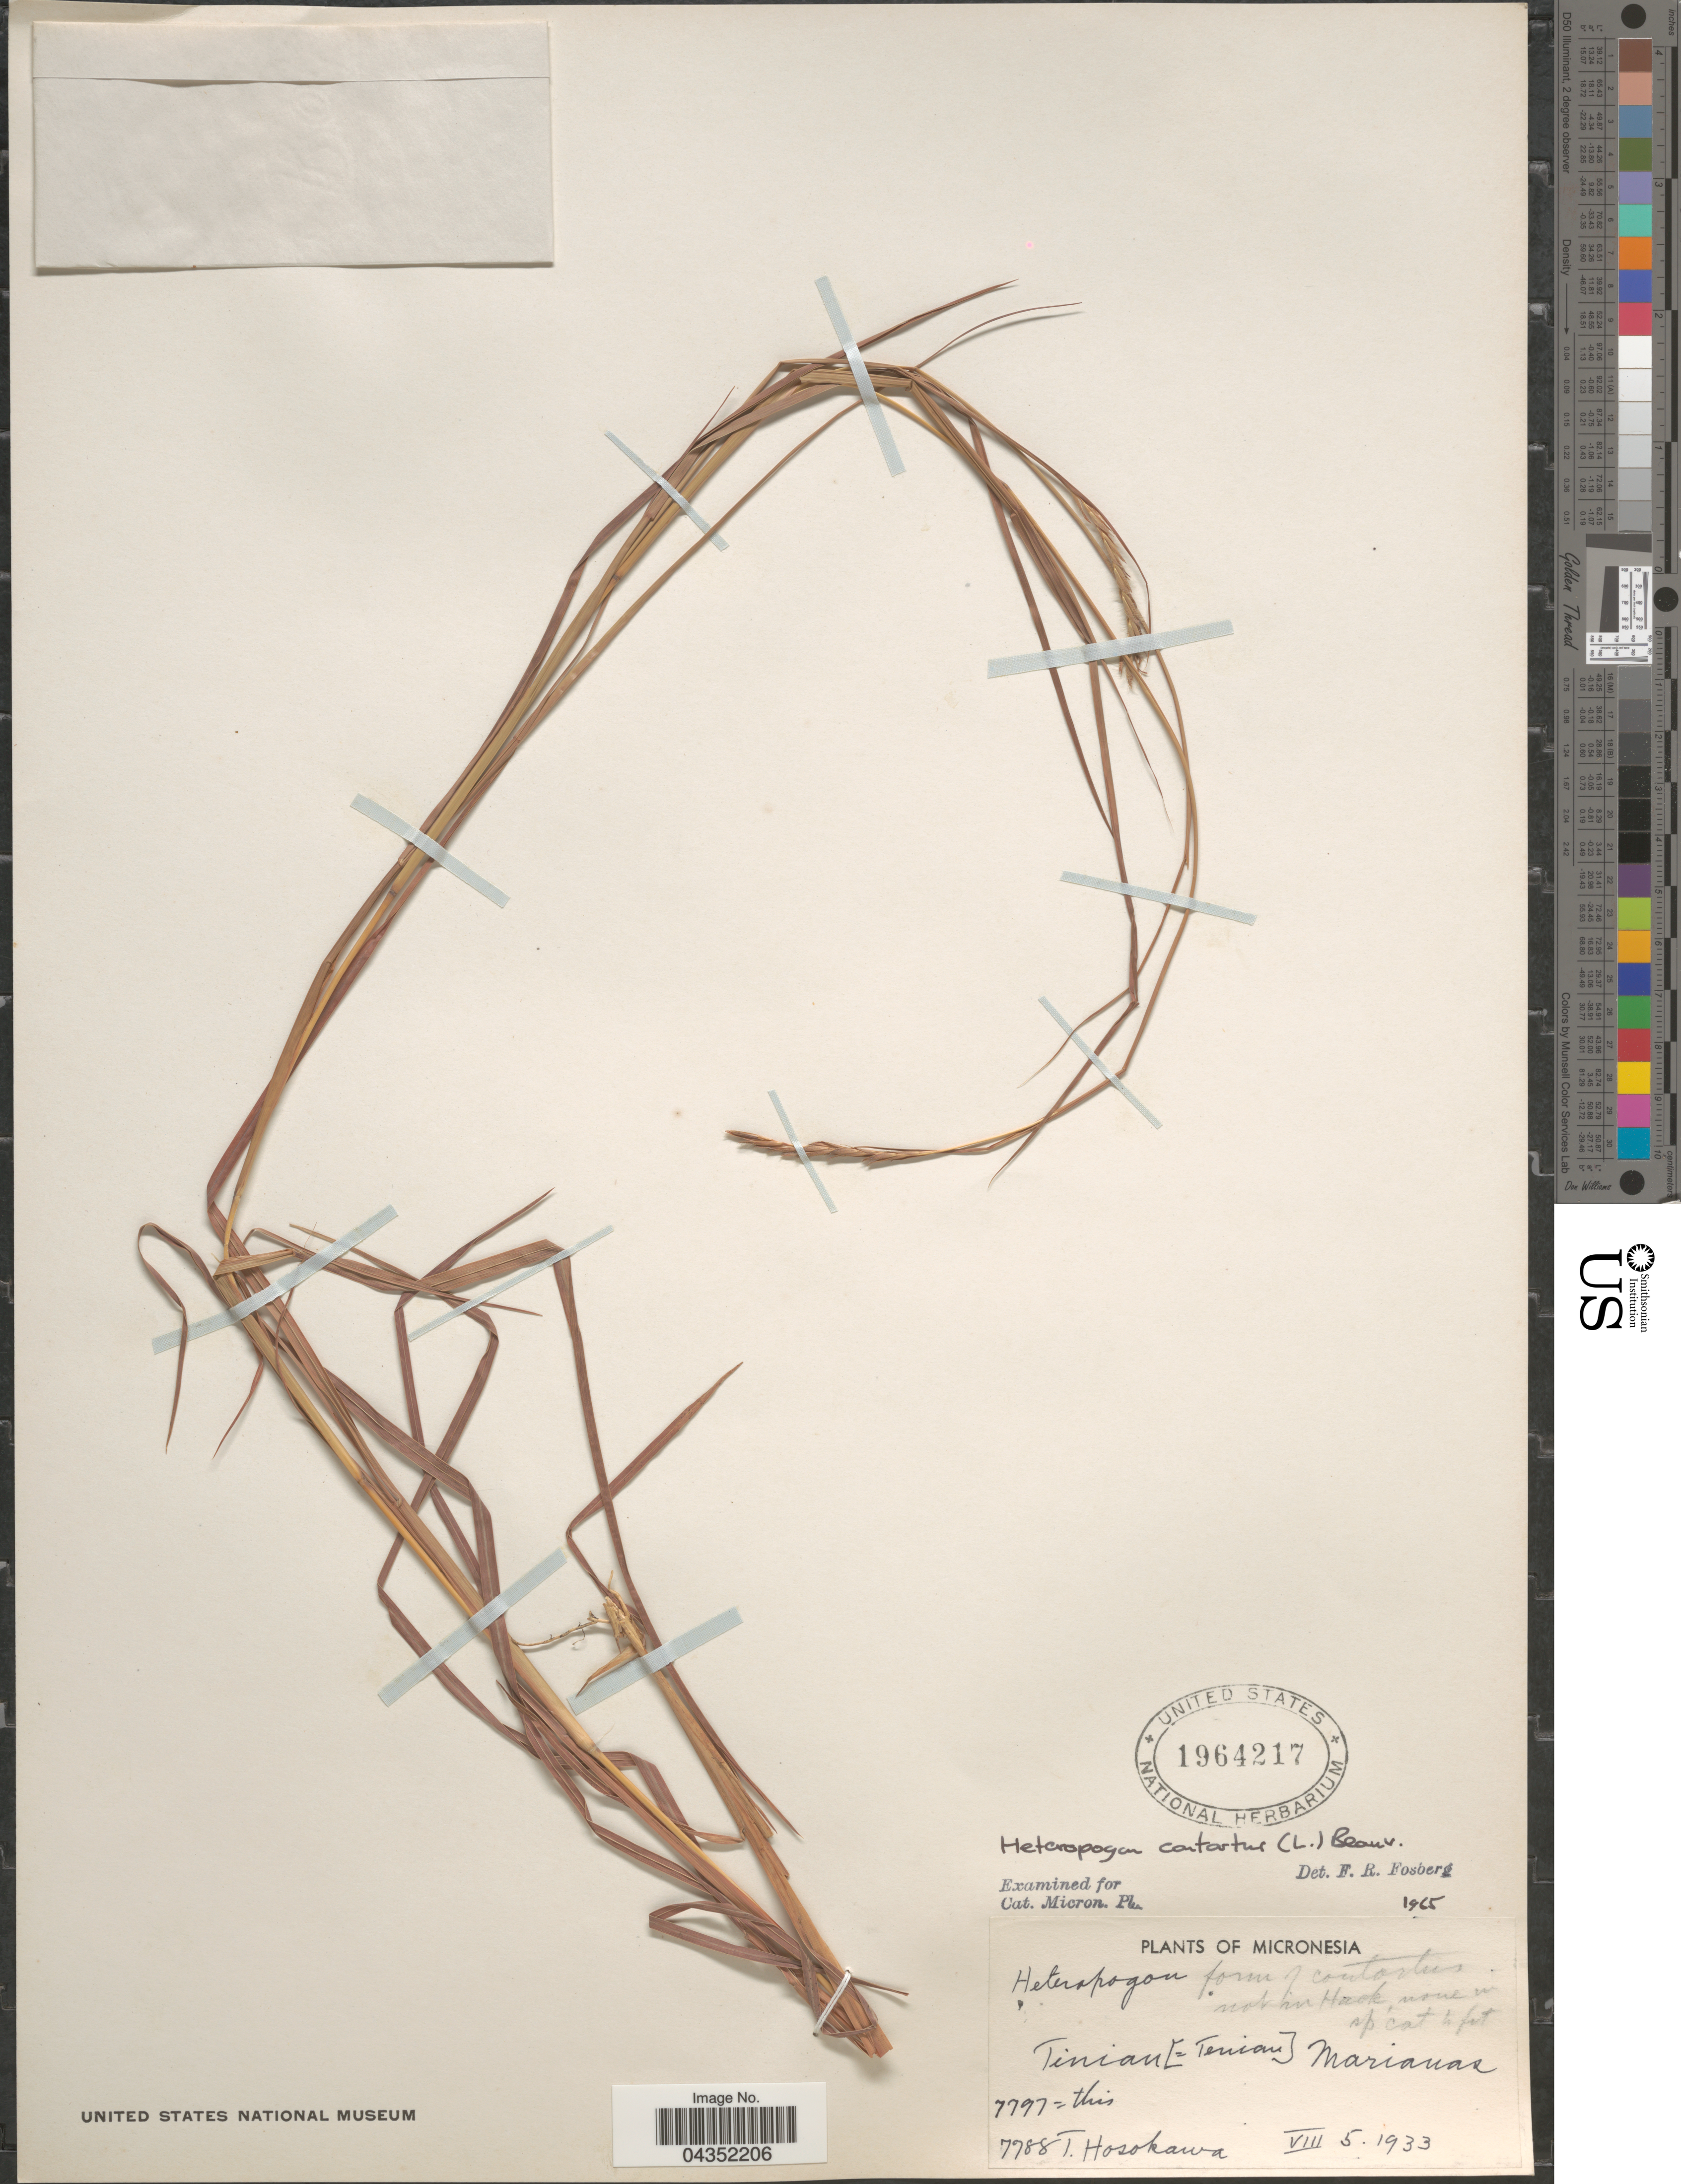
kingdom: Plantae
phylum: Tracheophyta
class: Liliopsida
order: Poales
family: Poaceae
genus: Heteropogon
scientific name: Heteropogon contortus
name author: (L.) P. Beauv. ex Roem. & Schult.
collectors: T. Hosokawa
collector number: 7788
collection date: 1933-08-05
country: Northern Mariana Islands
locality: Tinian [= Tenian] Marianas.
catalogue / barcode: US 1964217